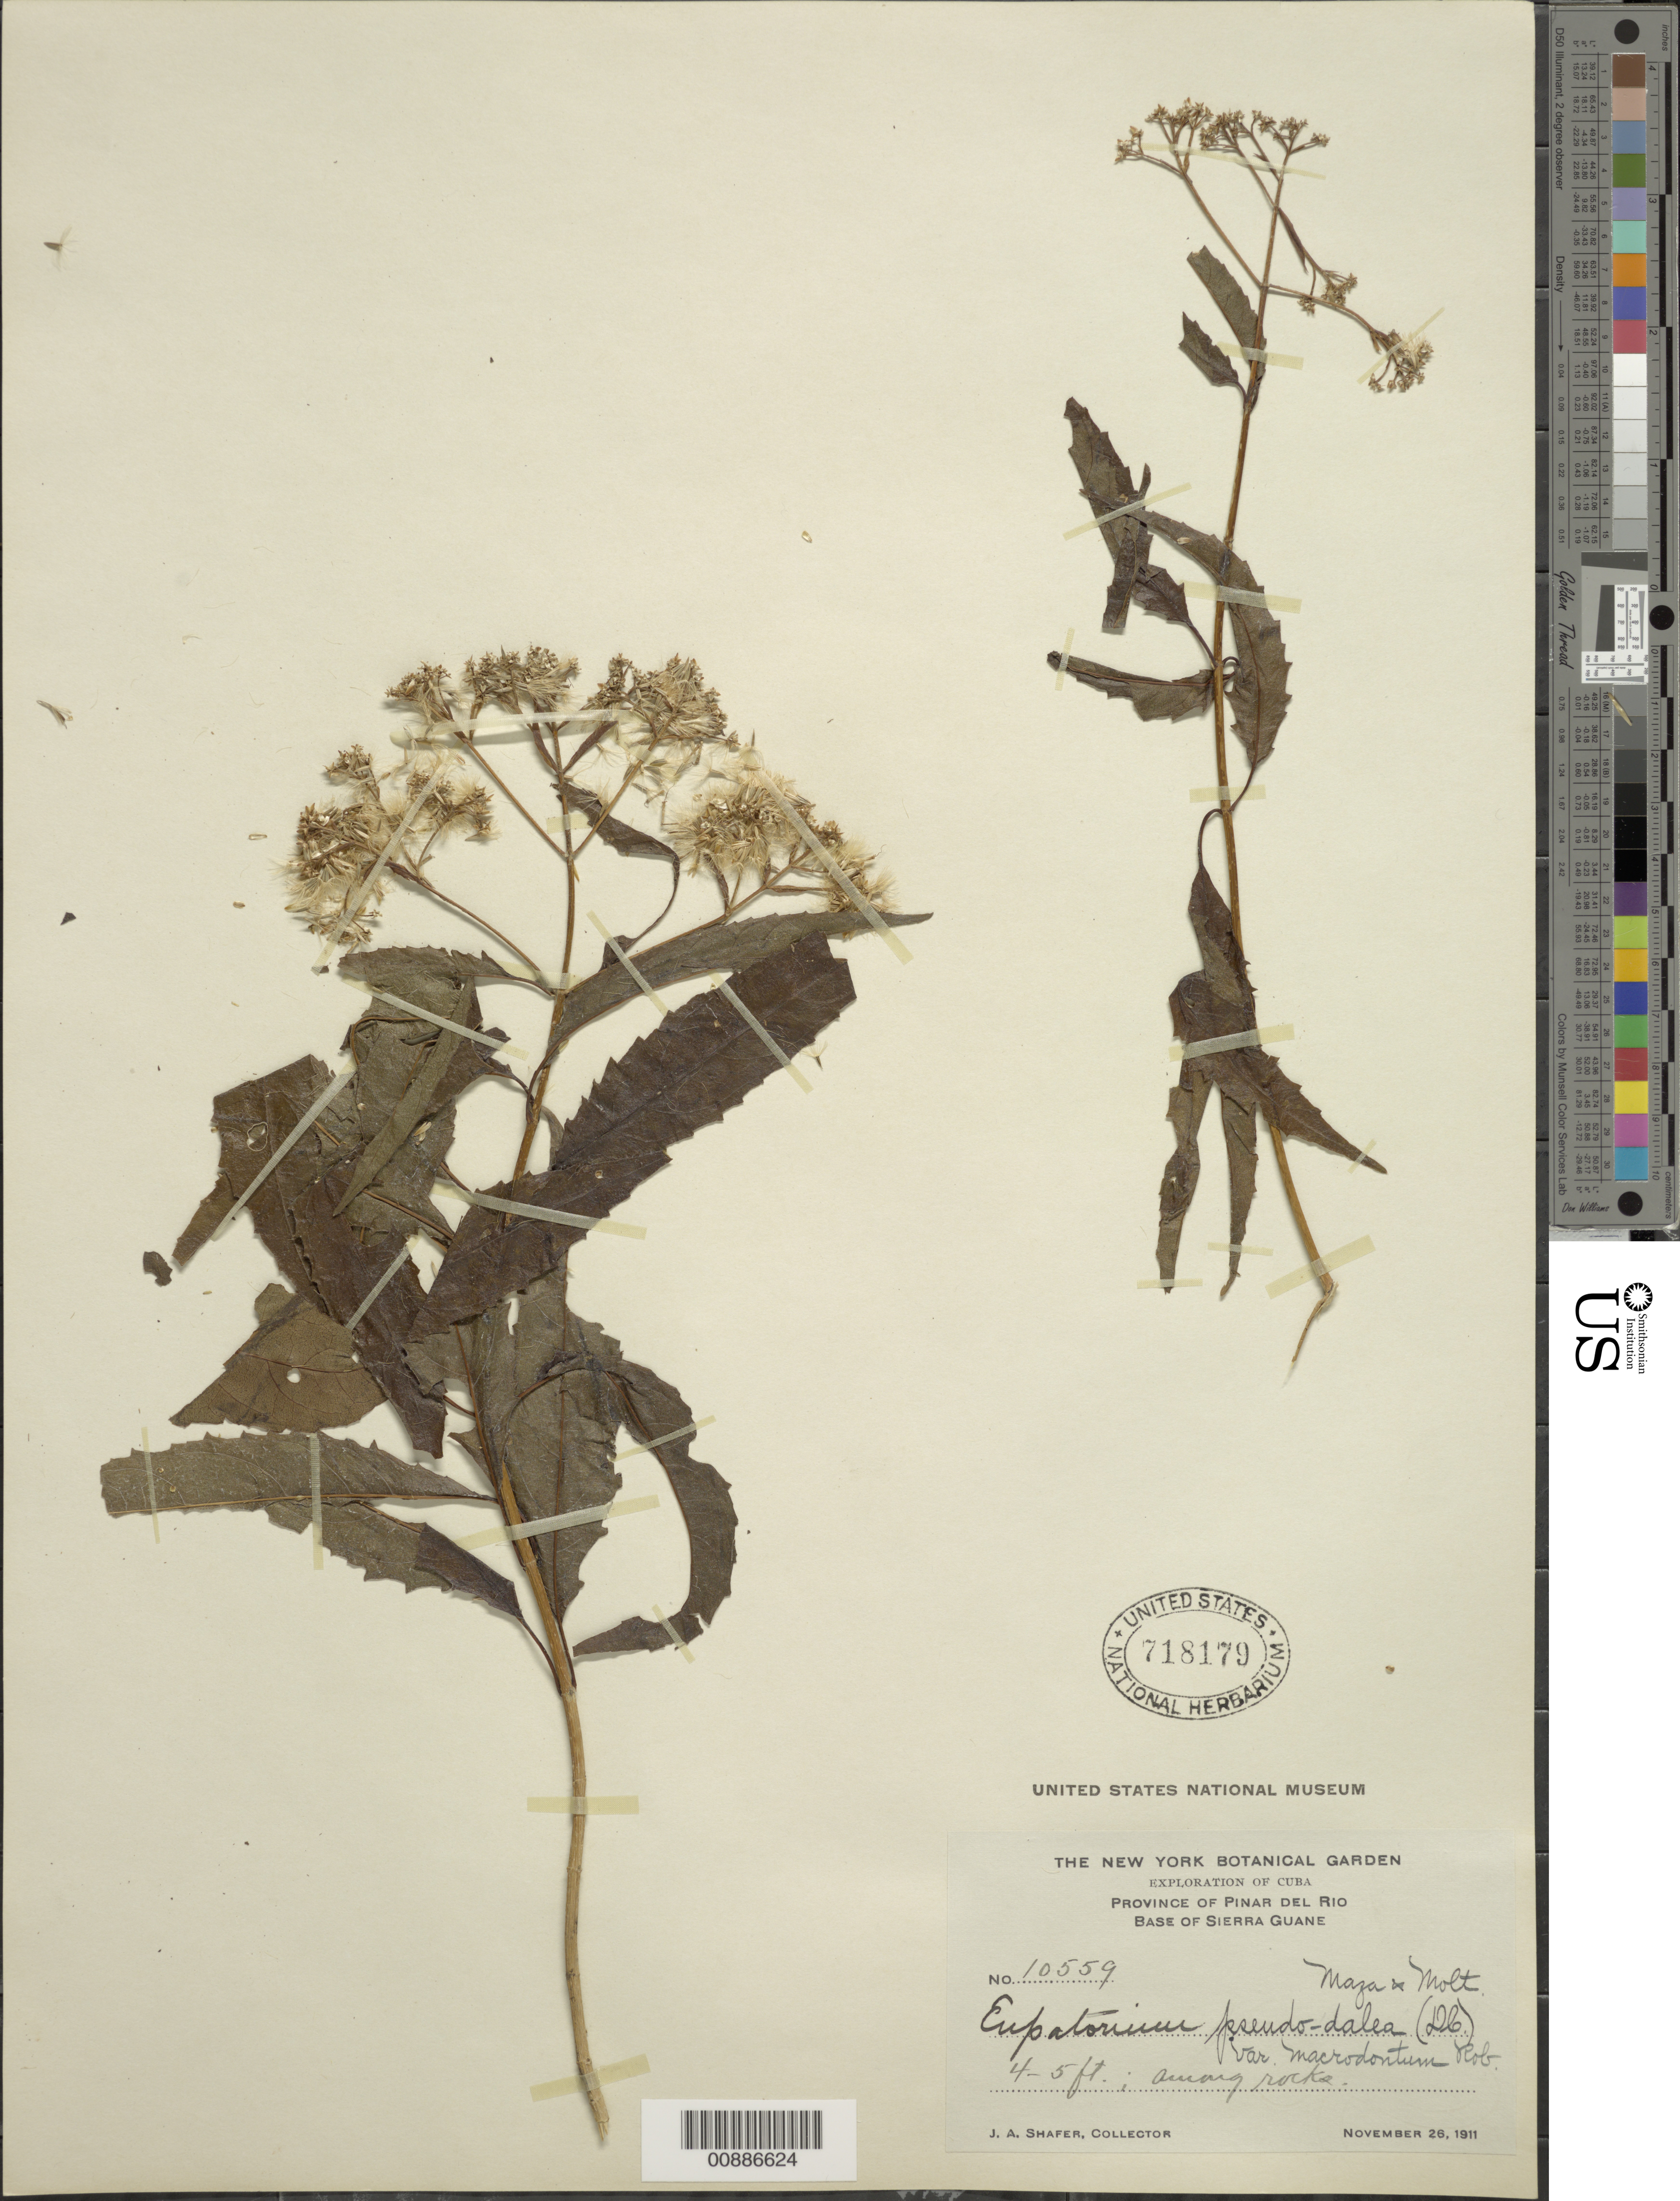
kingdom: Plantae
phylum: Tracheophyta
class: Magnoliopsida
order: Asterales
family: Asteraceae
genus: Critonia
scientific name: Critonia pseudodalea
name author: DC.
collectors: J. A. Shafer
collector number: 10559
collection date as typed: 26 Nov 1911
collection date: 1911-11-26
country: Cuba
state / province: Pinar del Río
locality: Base of Sierra Guane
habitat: Among rocks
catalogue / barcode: US 718179